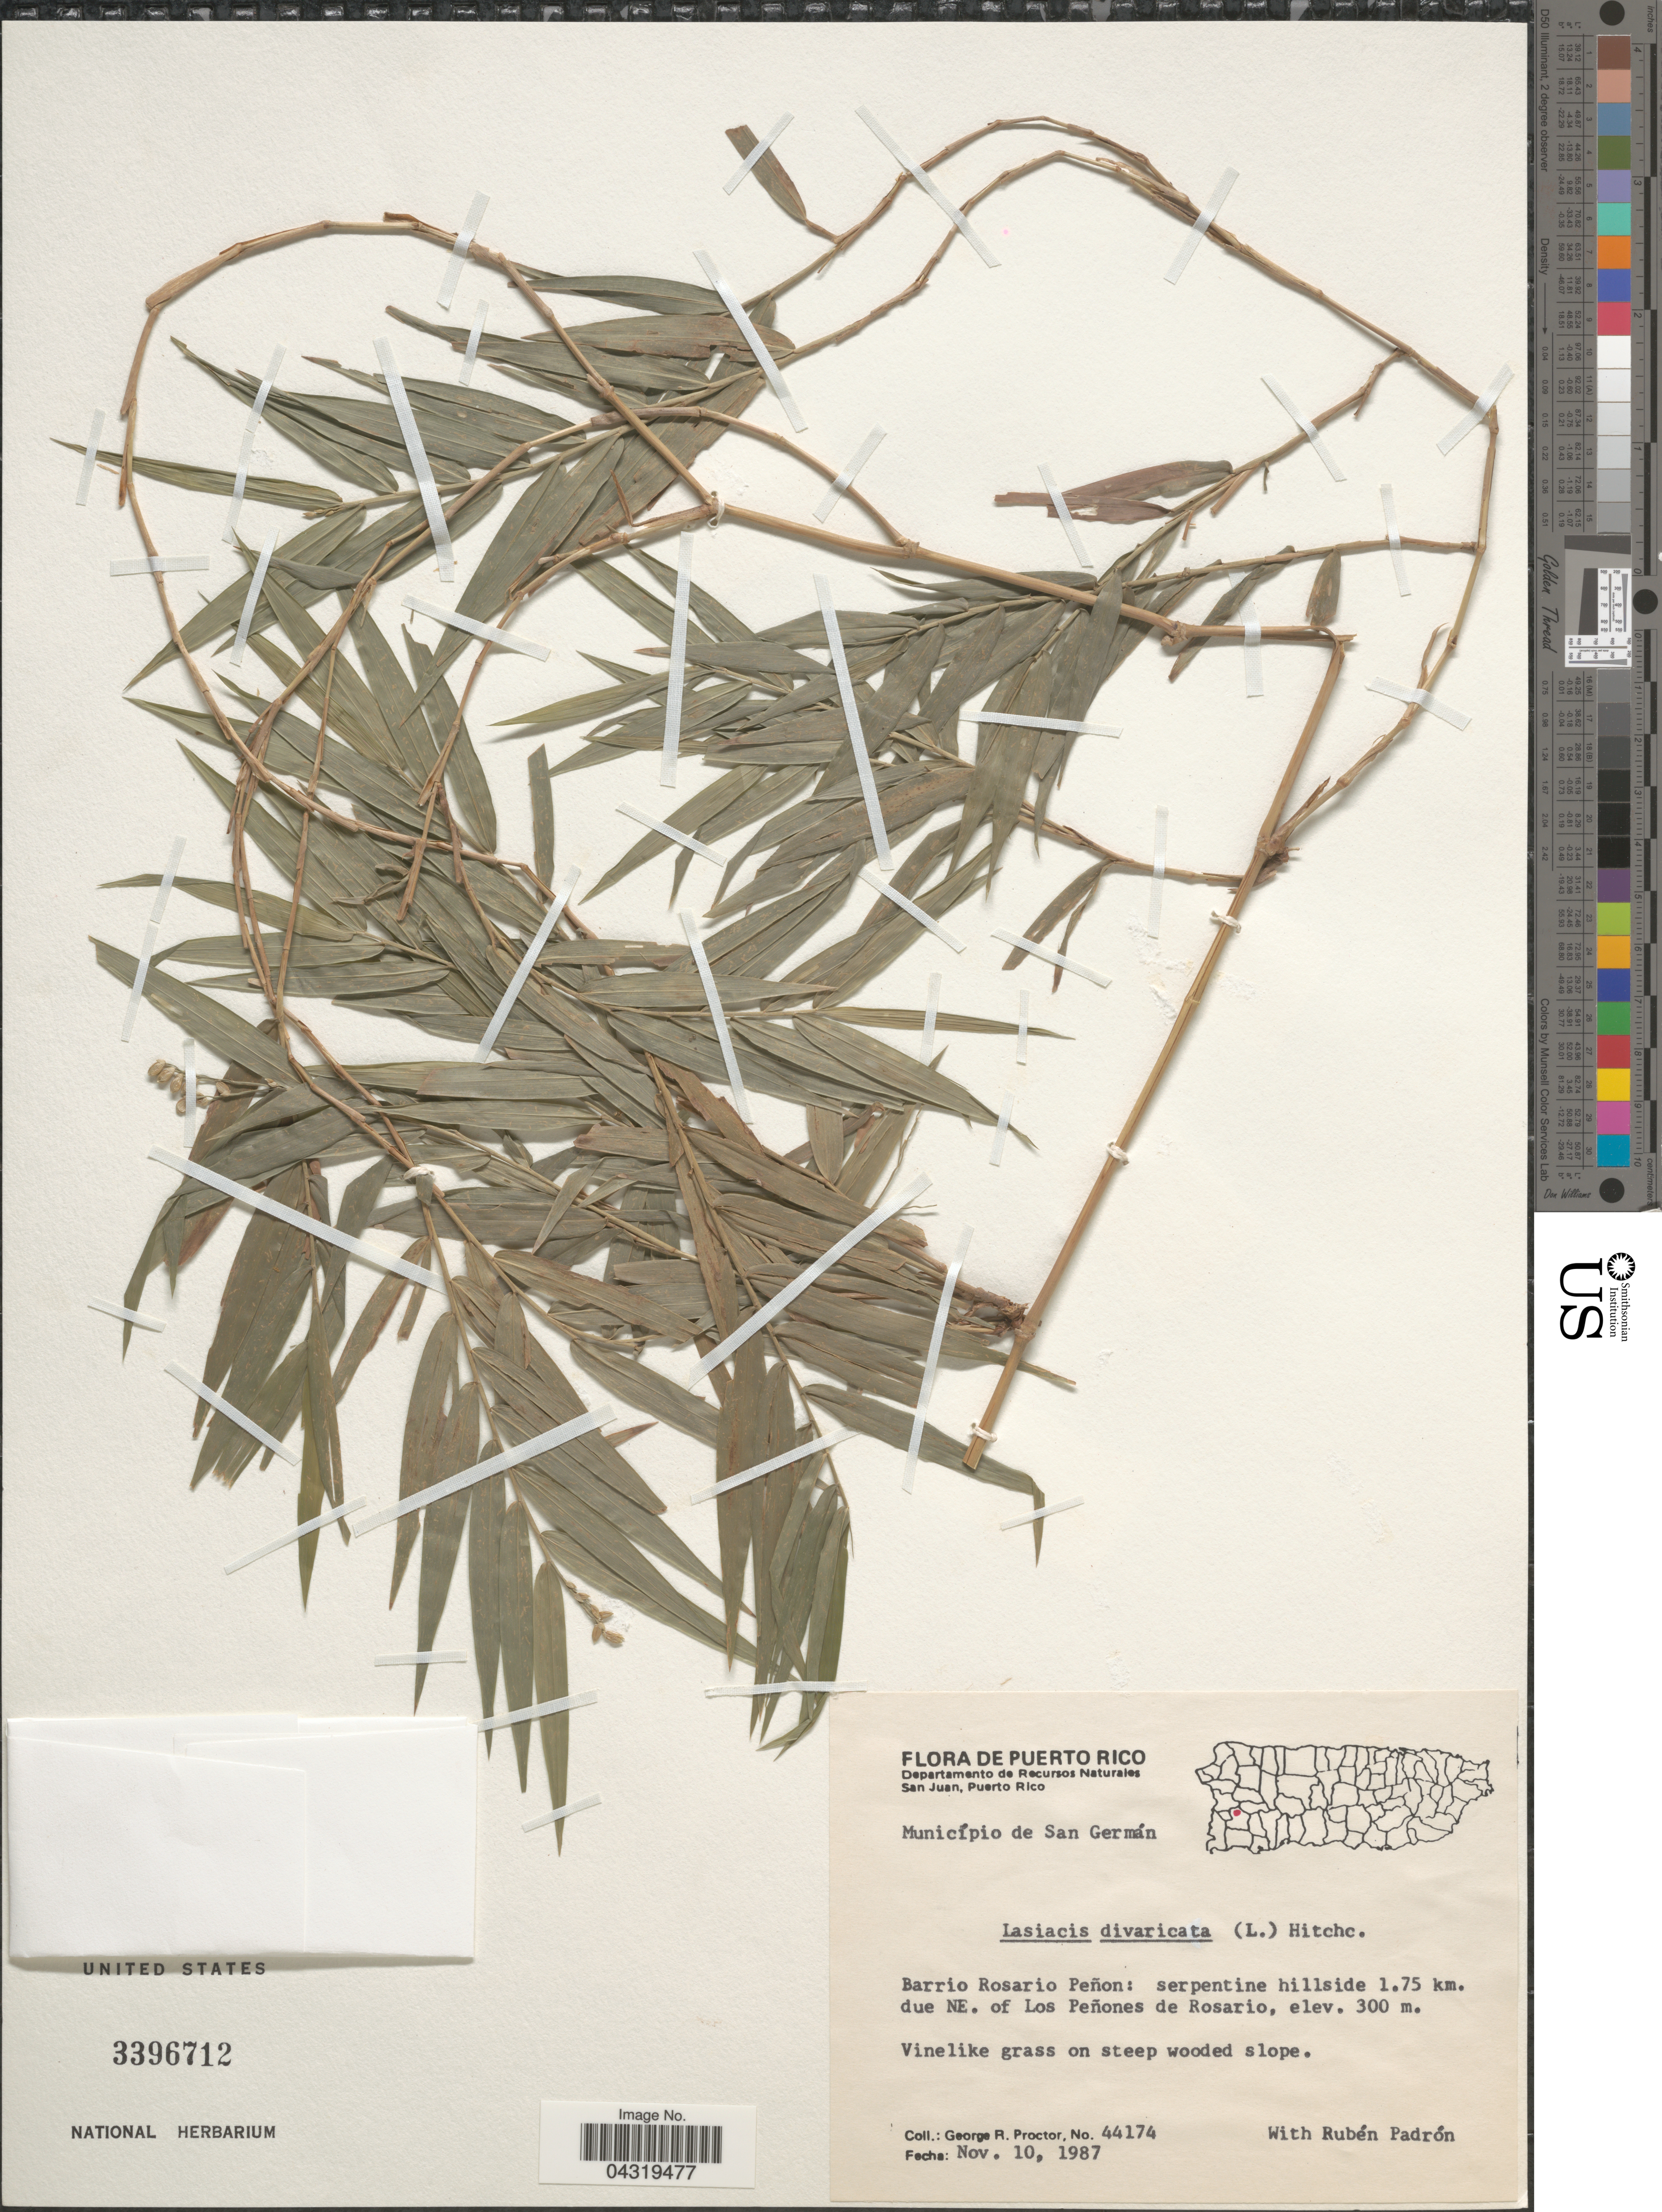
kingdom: Plantae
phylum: Tracheophyta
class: Liliopsida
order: Poales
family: Poaceae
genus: Lasiacis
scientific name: Lasiacis divaricata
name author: (L.) Hitchc.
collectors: G. R. Proctor & R. Padrón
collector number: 44174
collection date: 1987-11-10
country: Puerto Rico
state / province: San Germán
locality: Departamento de Recursos Naturales San Juan. Município de San Germán. Barrio Rosario Peñon: serpentine hillside 1.75 km. due NE. of Los Peñones de Rosario. Vinelike grass on steep wooded slope.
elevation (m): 300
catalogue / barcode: US 3396712